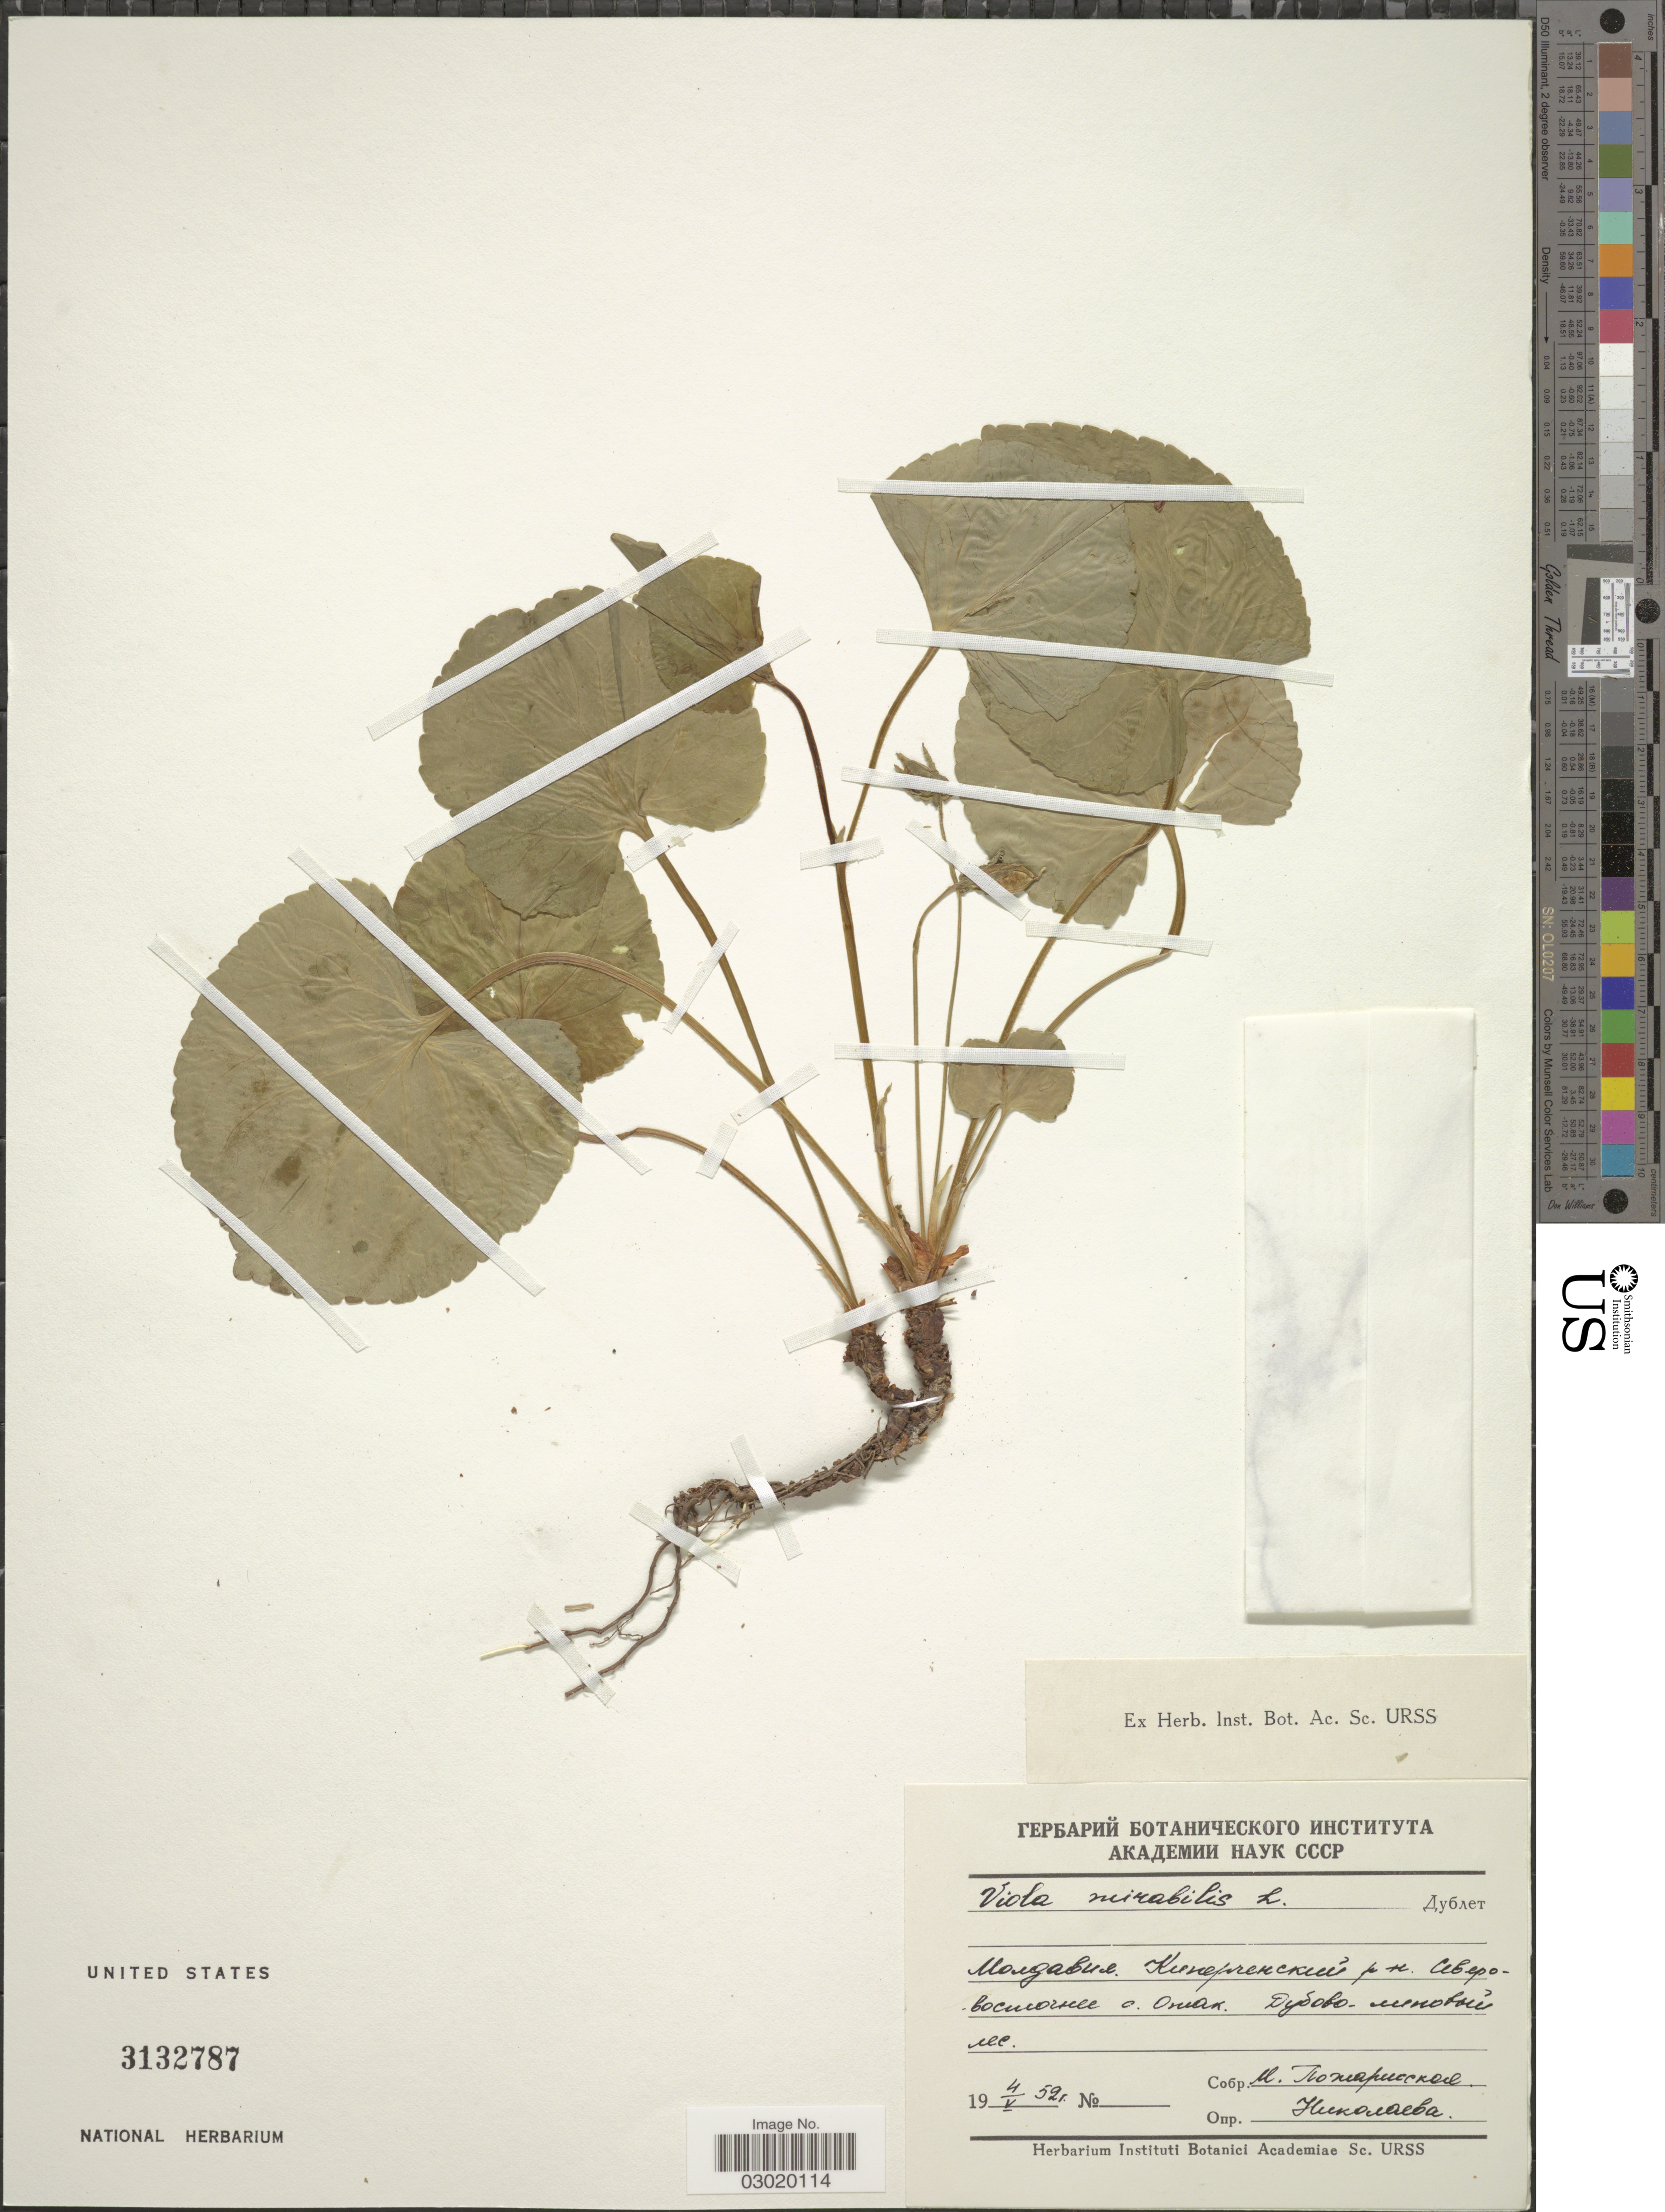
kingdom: Plantae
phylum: Tracheophyta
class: Magnoliopsida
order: Malpighiales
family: Violaceae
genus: Viola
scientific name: Viola mirabilis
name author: L.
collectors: M. Pozharisskaya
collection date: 1952-05-04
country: Moldova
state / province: Rezina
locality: NE of Otac.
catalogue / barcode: US 3132787